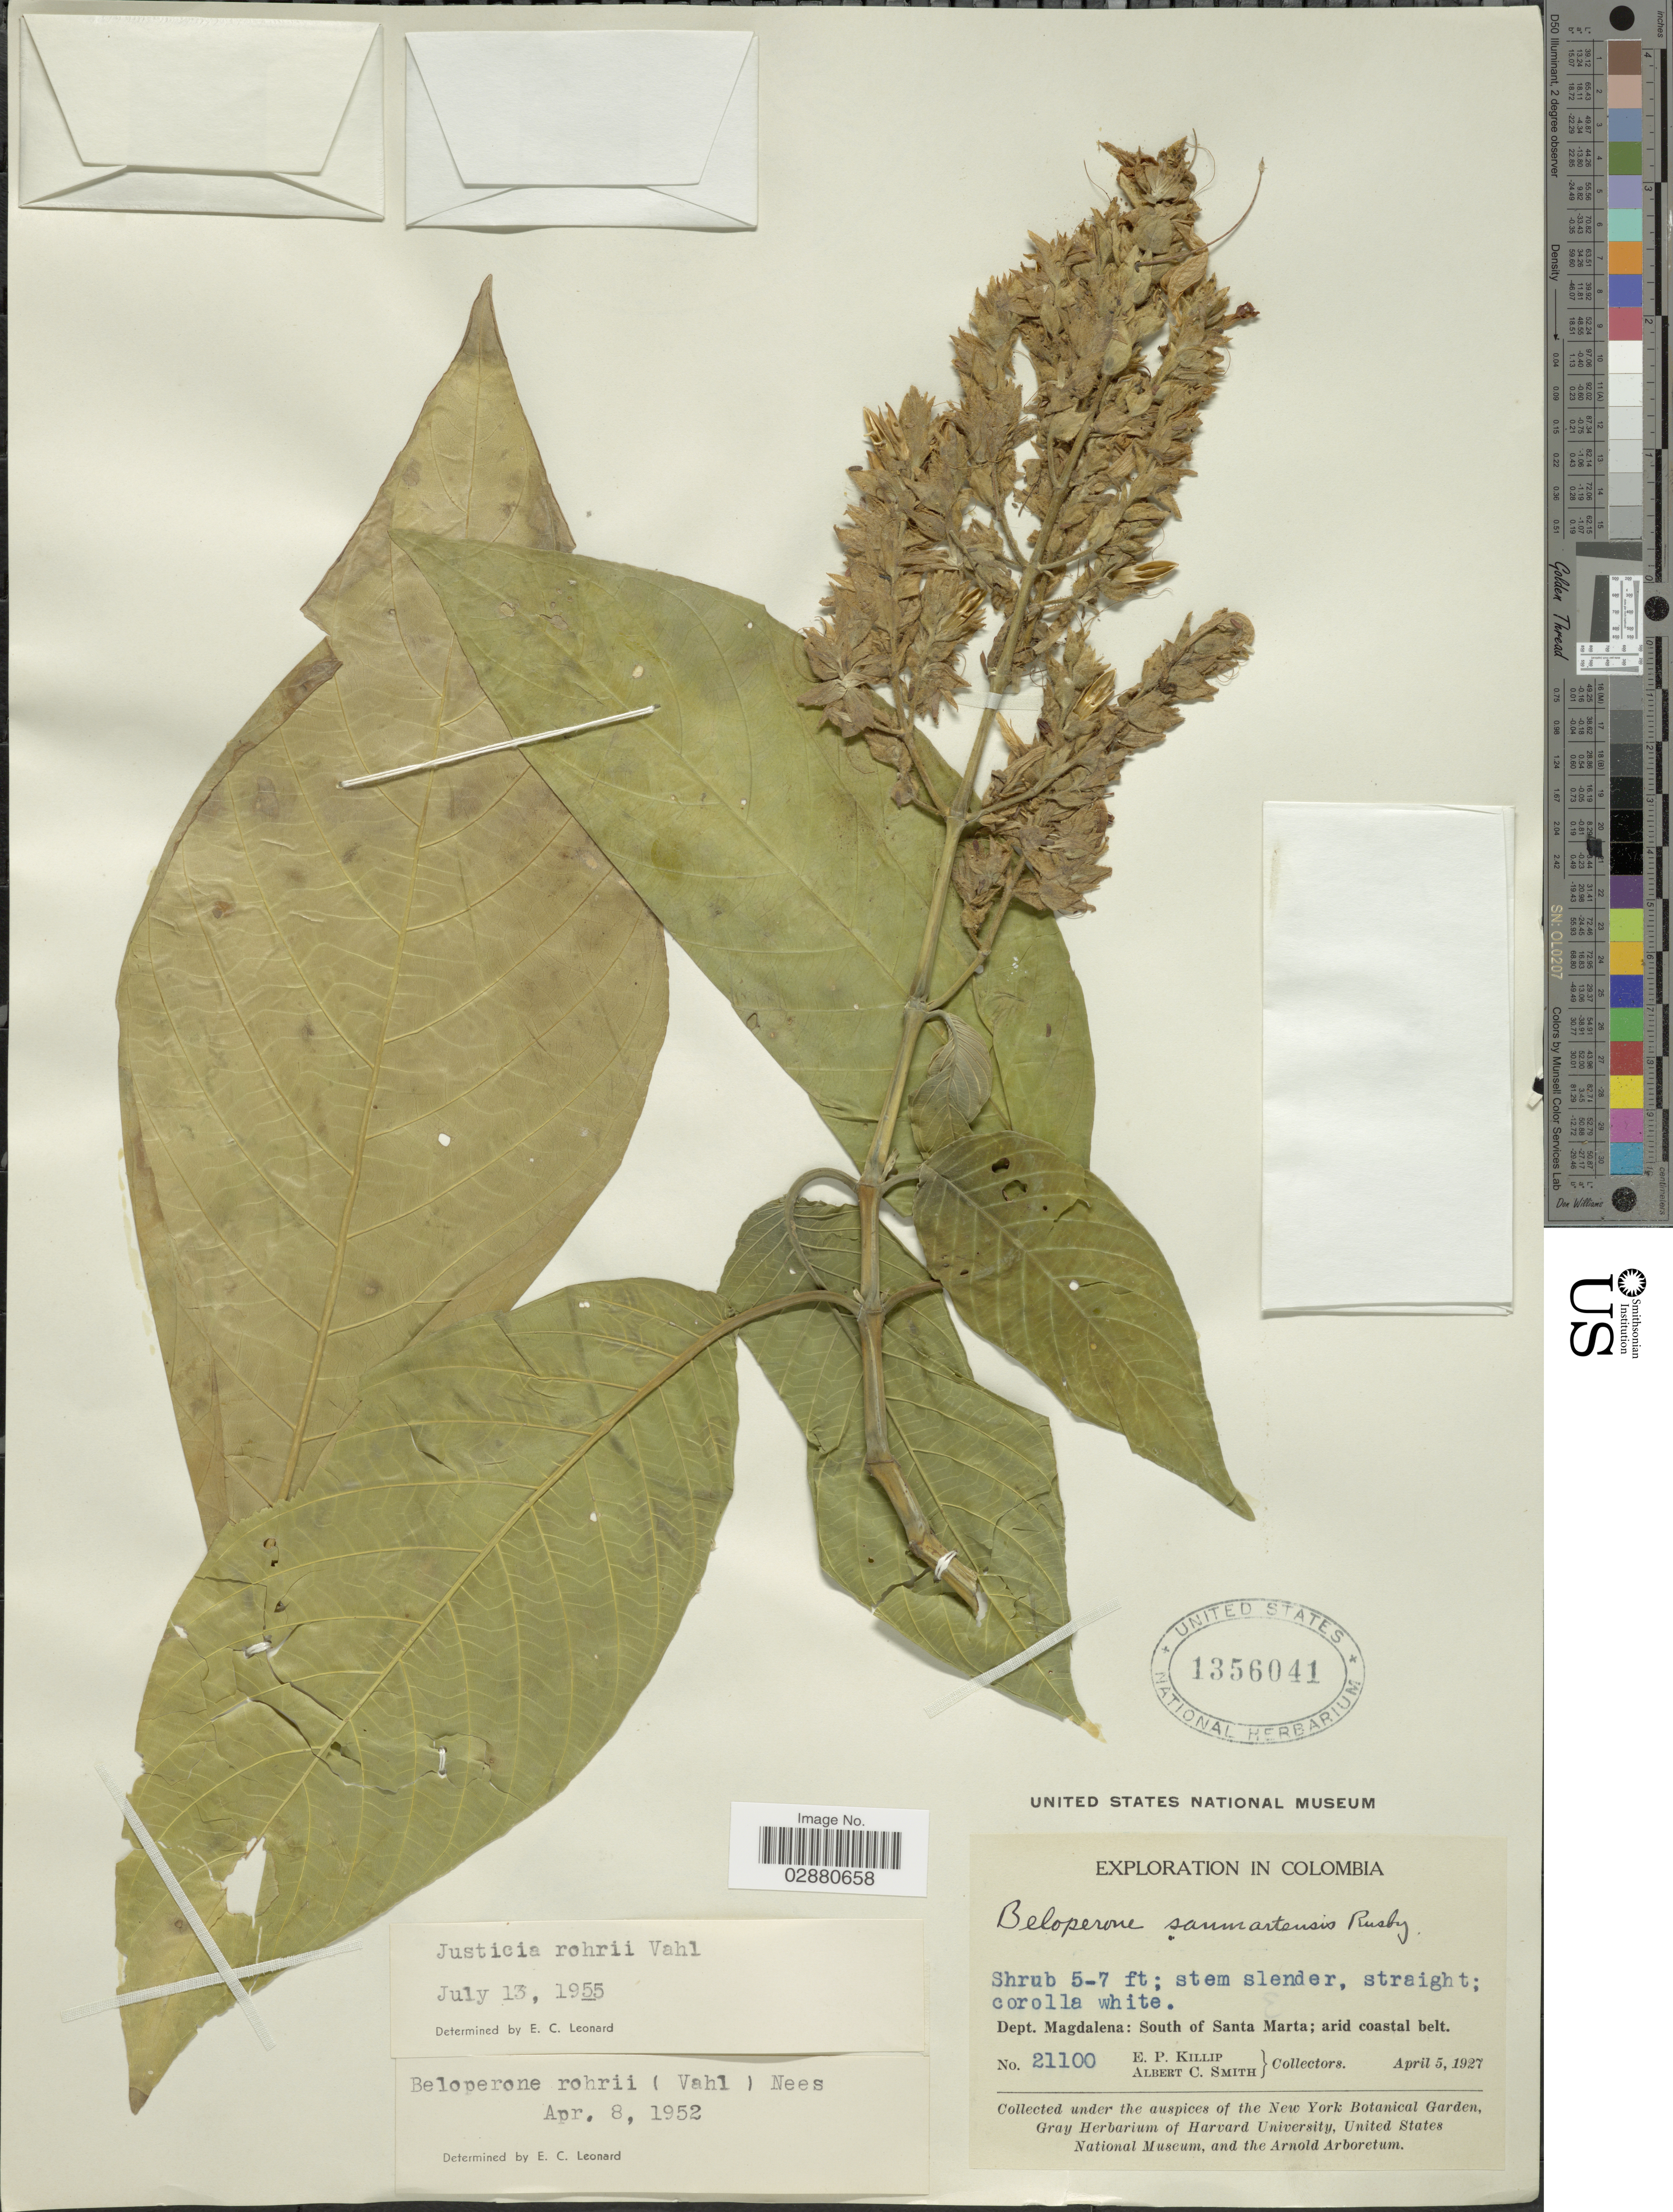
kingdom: Plantae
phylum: Tracheophyta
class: Magnoliopsida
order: Lamiales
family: Acanthaceae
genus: Justicia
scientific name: Justicia rohrii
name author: Vahl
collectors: E. P. Killip & A. C. Smith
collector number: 21100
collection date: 1927-04-05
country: Colombia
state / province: Magdalena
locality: Dept. Magdalena: South of Santa Marta.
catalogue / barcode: US 1356041